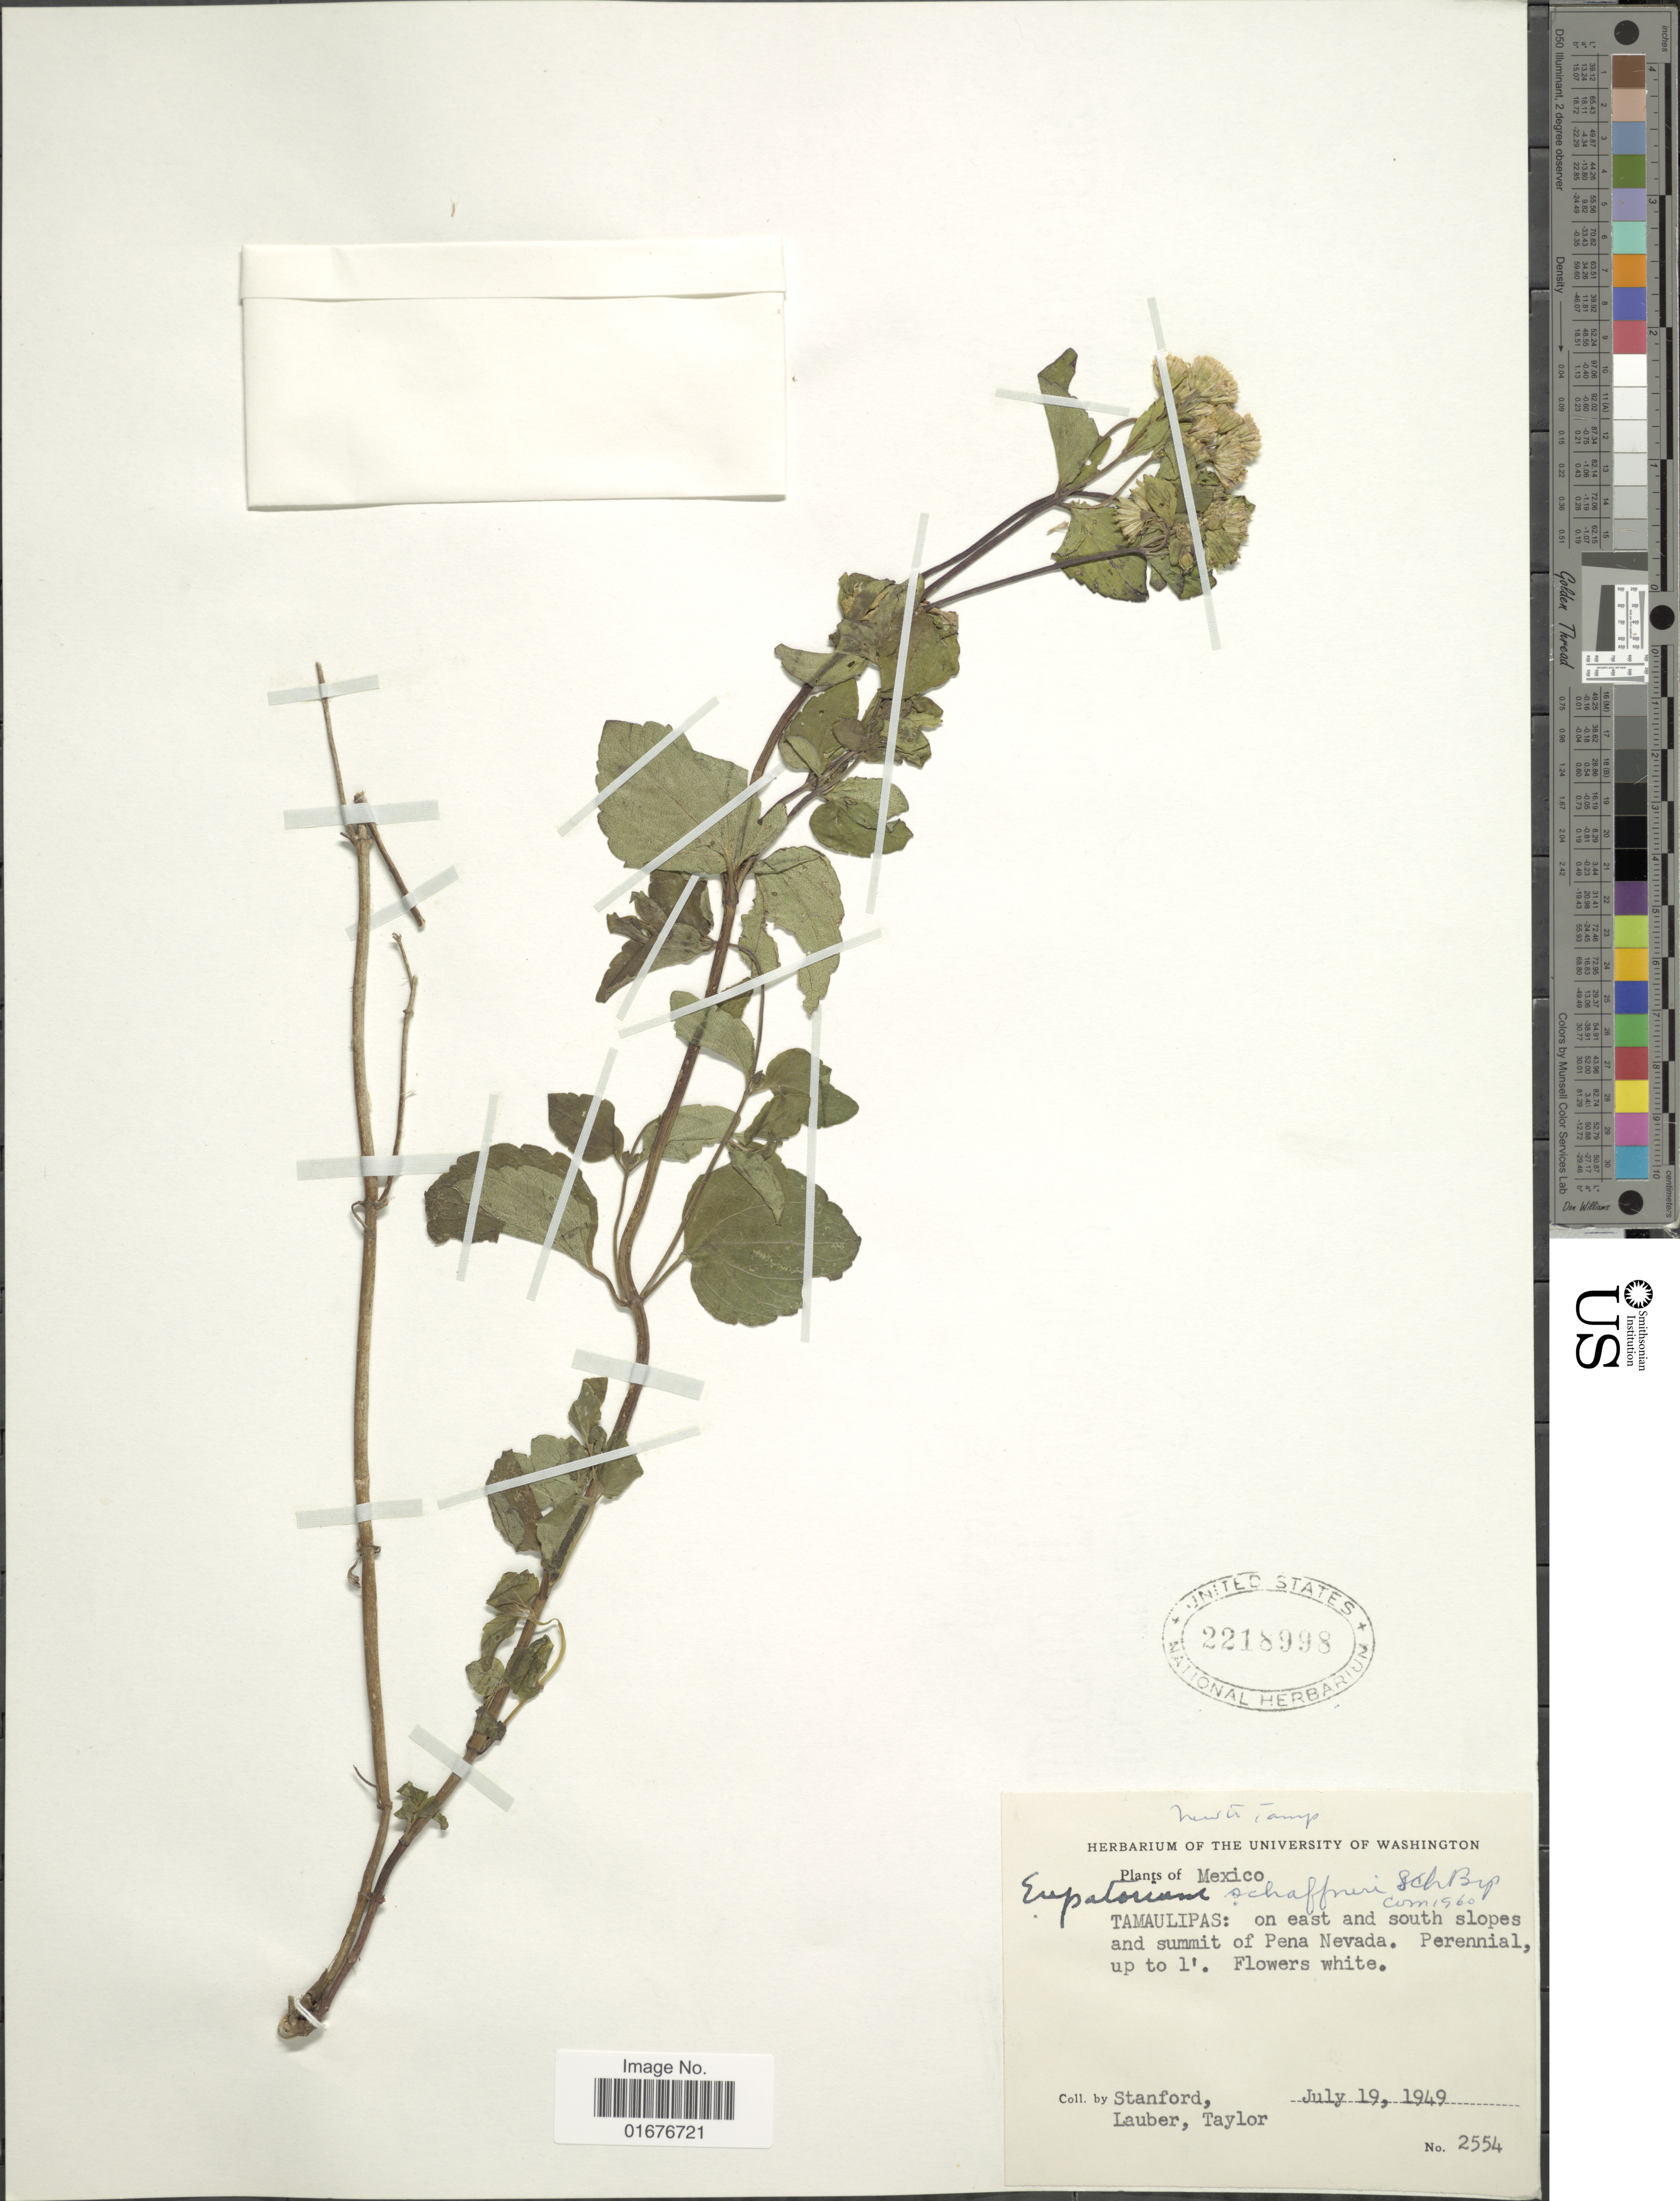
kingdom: Plantae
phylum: Tracheophyta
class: Magnoliopsida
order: Asterales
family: Asteraceae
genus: Ageratina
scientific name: Ageratina prunellaefolia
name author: (Kunth) R.M. King & H. Rob.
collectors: -. Stanford, -. Lauber & -. Taylor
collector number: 2554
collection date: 1949-07-19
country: Mexico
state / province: Tamaulipas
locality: On east and south slopes and summit of Pene Nevada, Perennial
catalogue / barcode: US 2218998